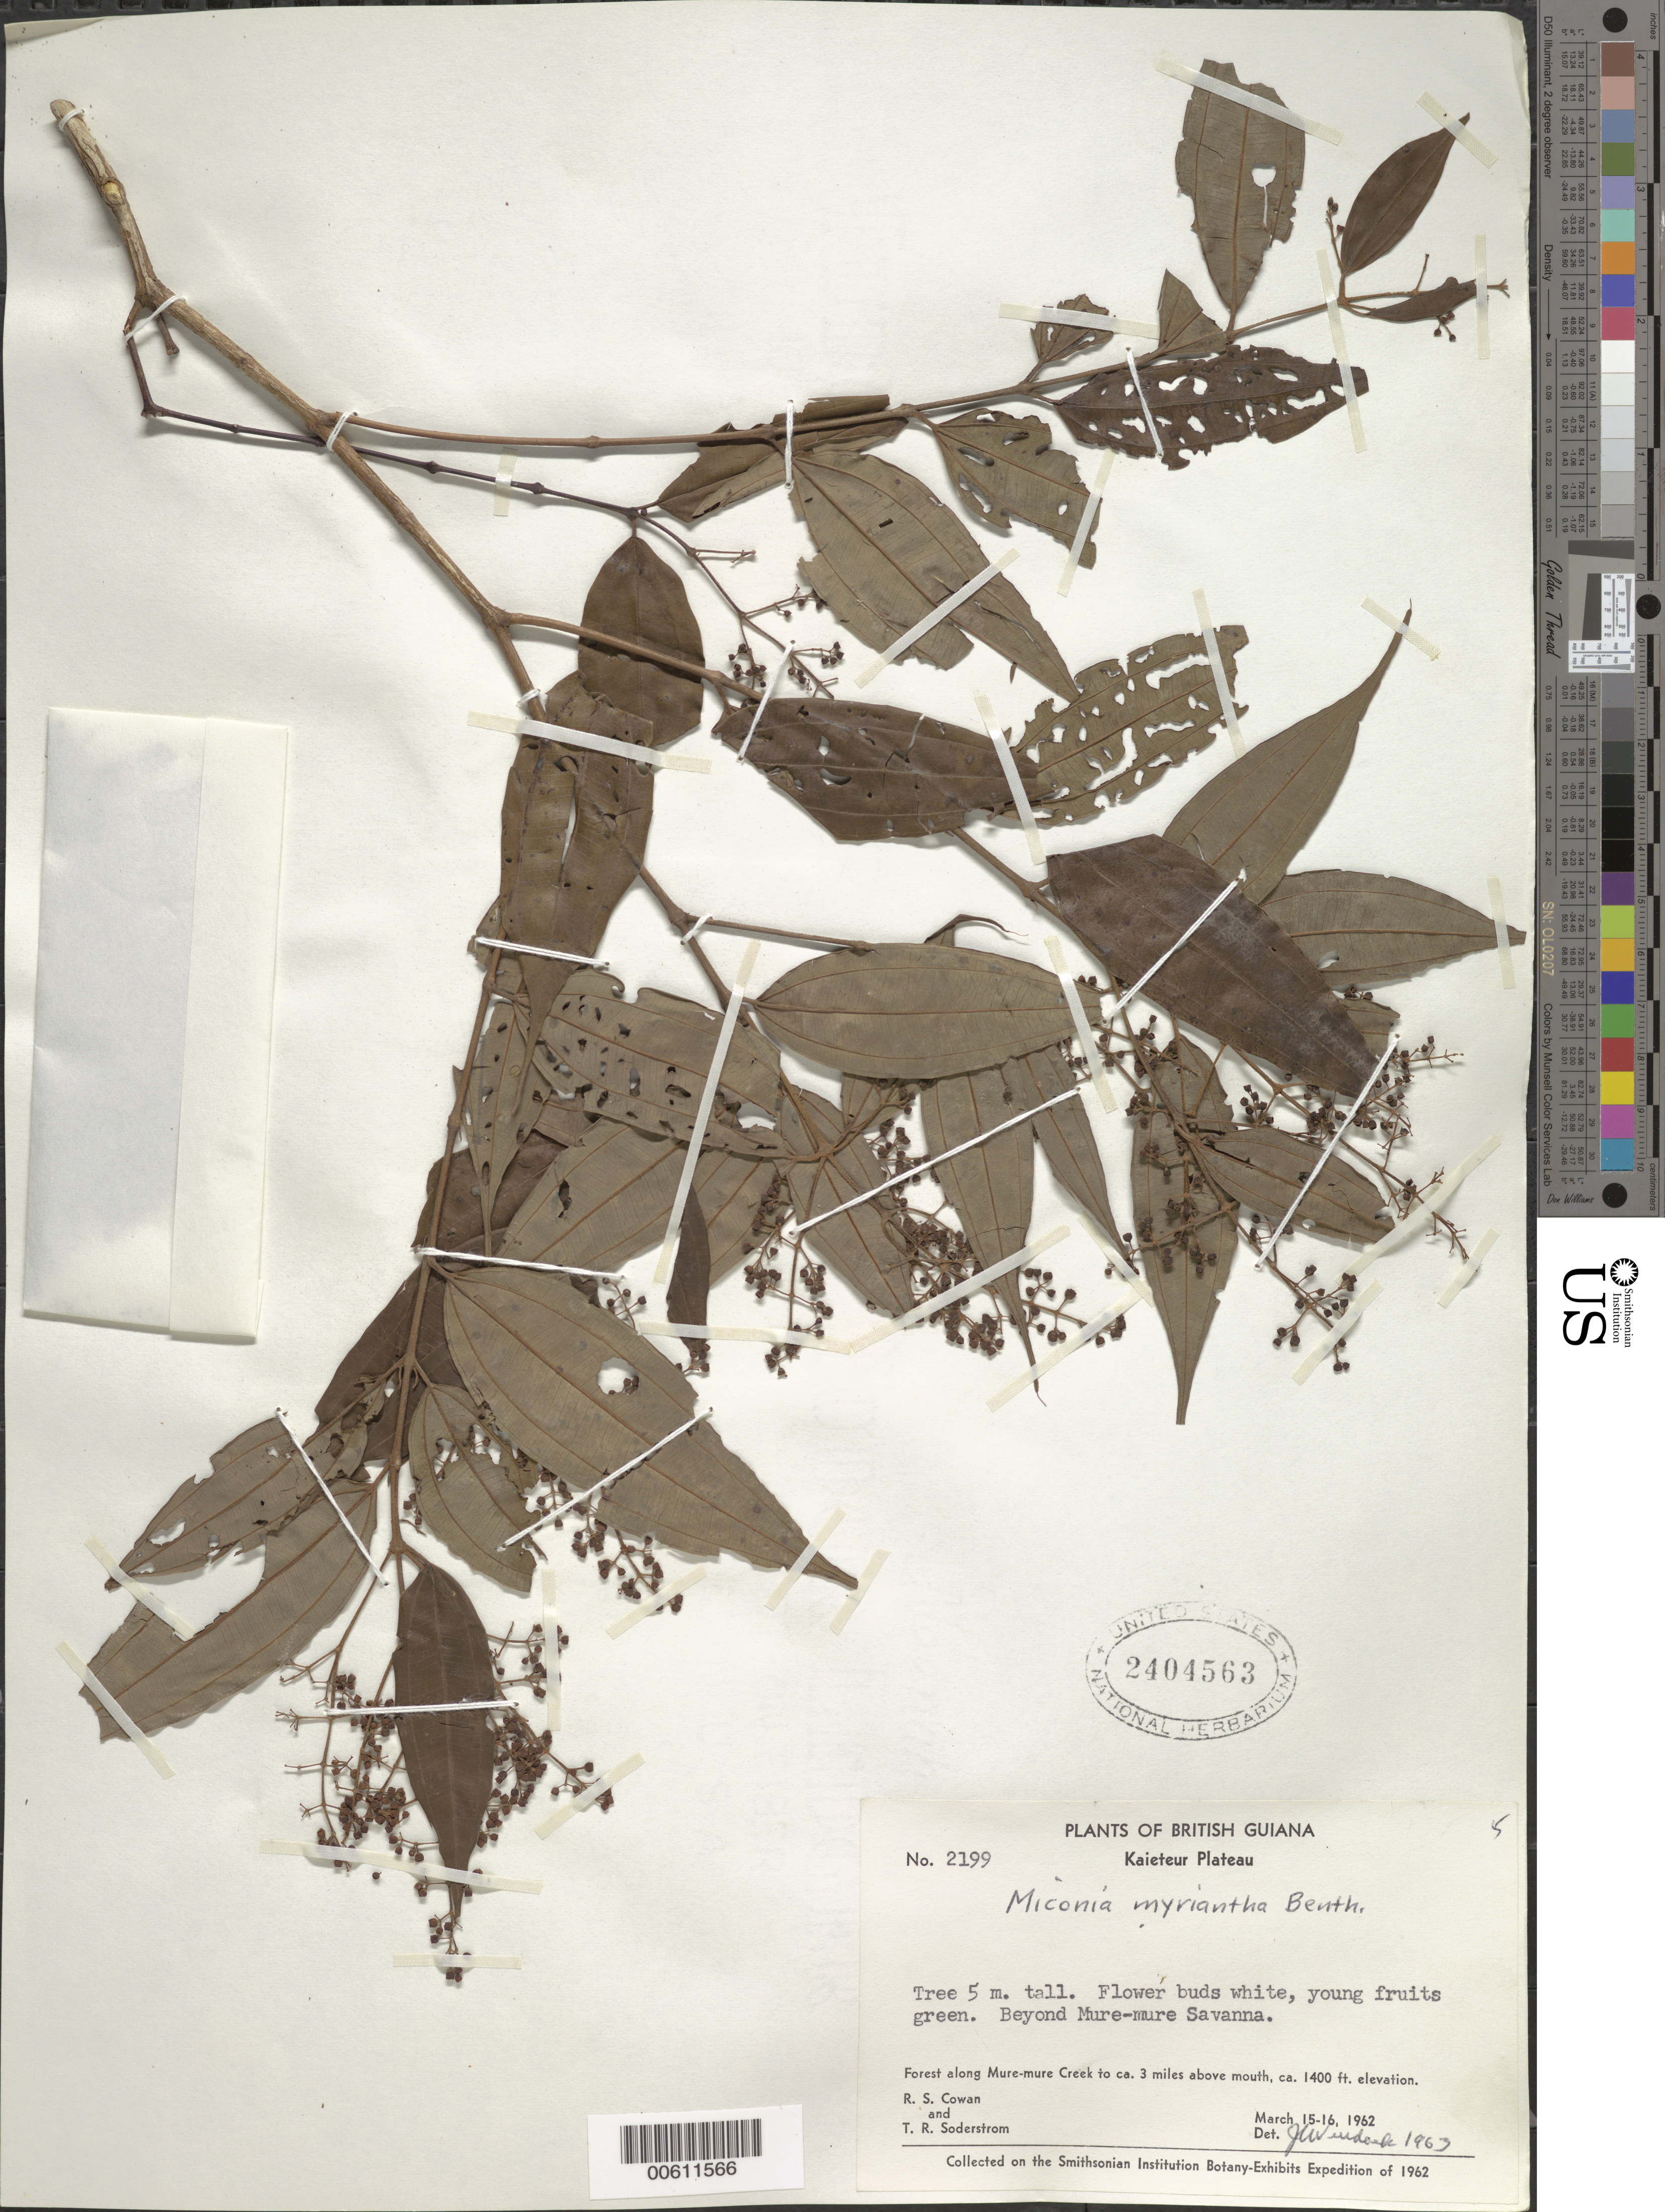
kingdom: Plantae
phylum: Tracheophyta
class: Magnoliopsida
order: Myrtales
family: Melastomataceae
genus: Miconia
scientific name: Miconia myriantha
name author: Benth.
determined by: Wurdack, John J., (US), US (UNITED STATES)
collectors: R. S. Cowan & T. R. Soderstrom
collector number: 2199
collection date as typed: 15-Mar-62 to 16-Mar-62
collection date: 1962-03-15/1962-03-16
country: Guyana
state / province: Potaro-Siparuni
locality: Kaieteur Plateau, Mure-mure Creek to ca. 3 mi. above mouth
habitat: Forest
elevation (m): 427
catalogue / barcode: US 2404563